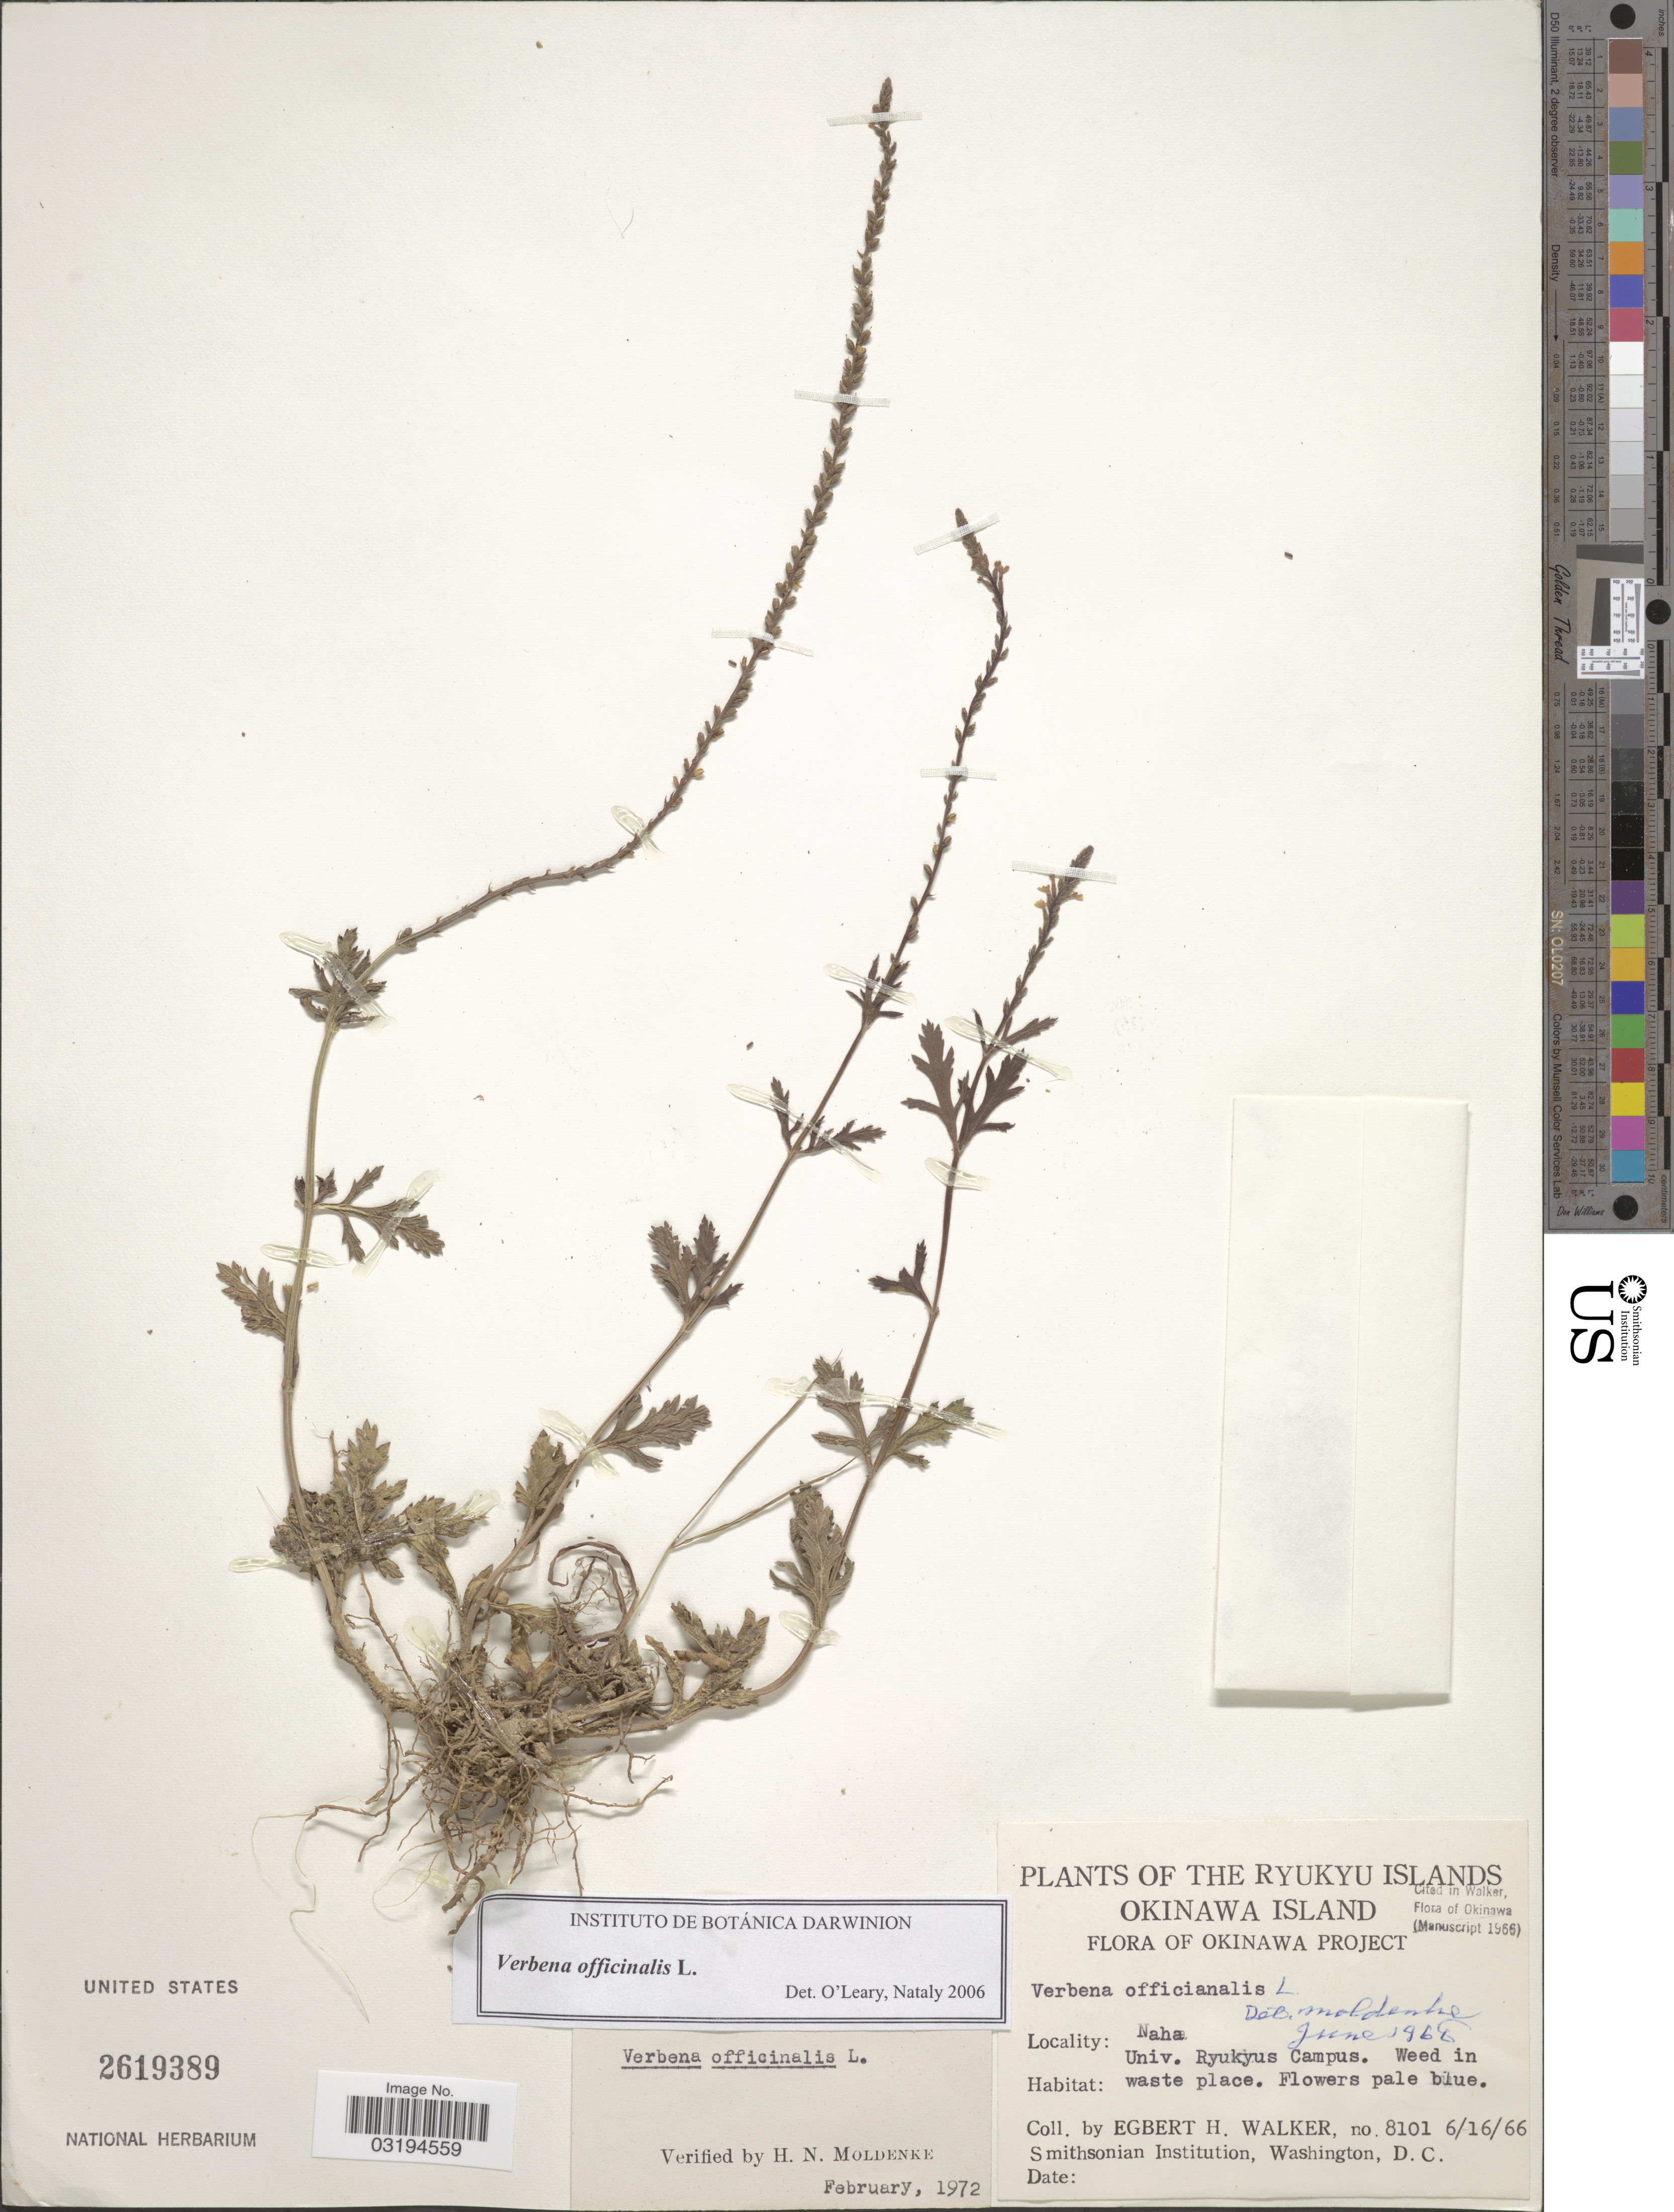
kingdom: Plantae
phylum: Tracheophyta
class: Magnoliopsida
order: Lamiales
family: Verbenaceae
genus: Verbena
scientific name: Verbena officinalis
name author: L.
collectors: E. H. Walker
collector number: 8101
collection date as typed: Transcribed d/m/y: 16/6/66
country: Japan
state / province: Okinawa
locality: The Ryukyu Islands. Okinawa Island. Okinawa Project. Naha. Univ. Ryukyus Campus.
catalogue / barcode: US 2619389